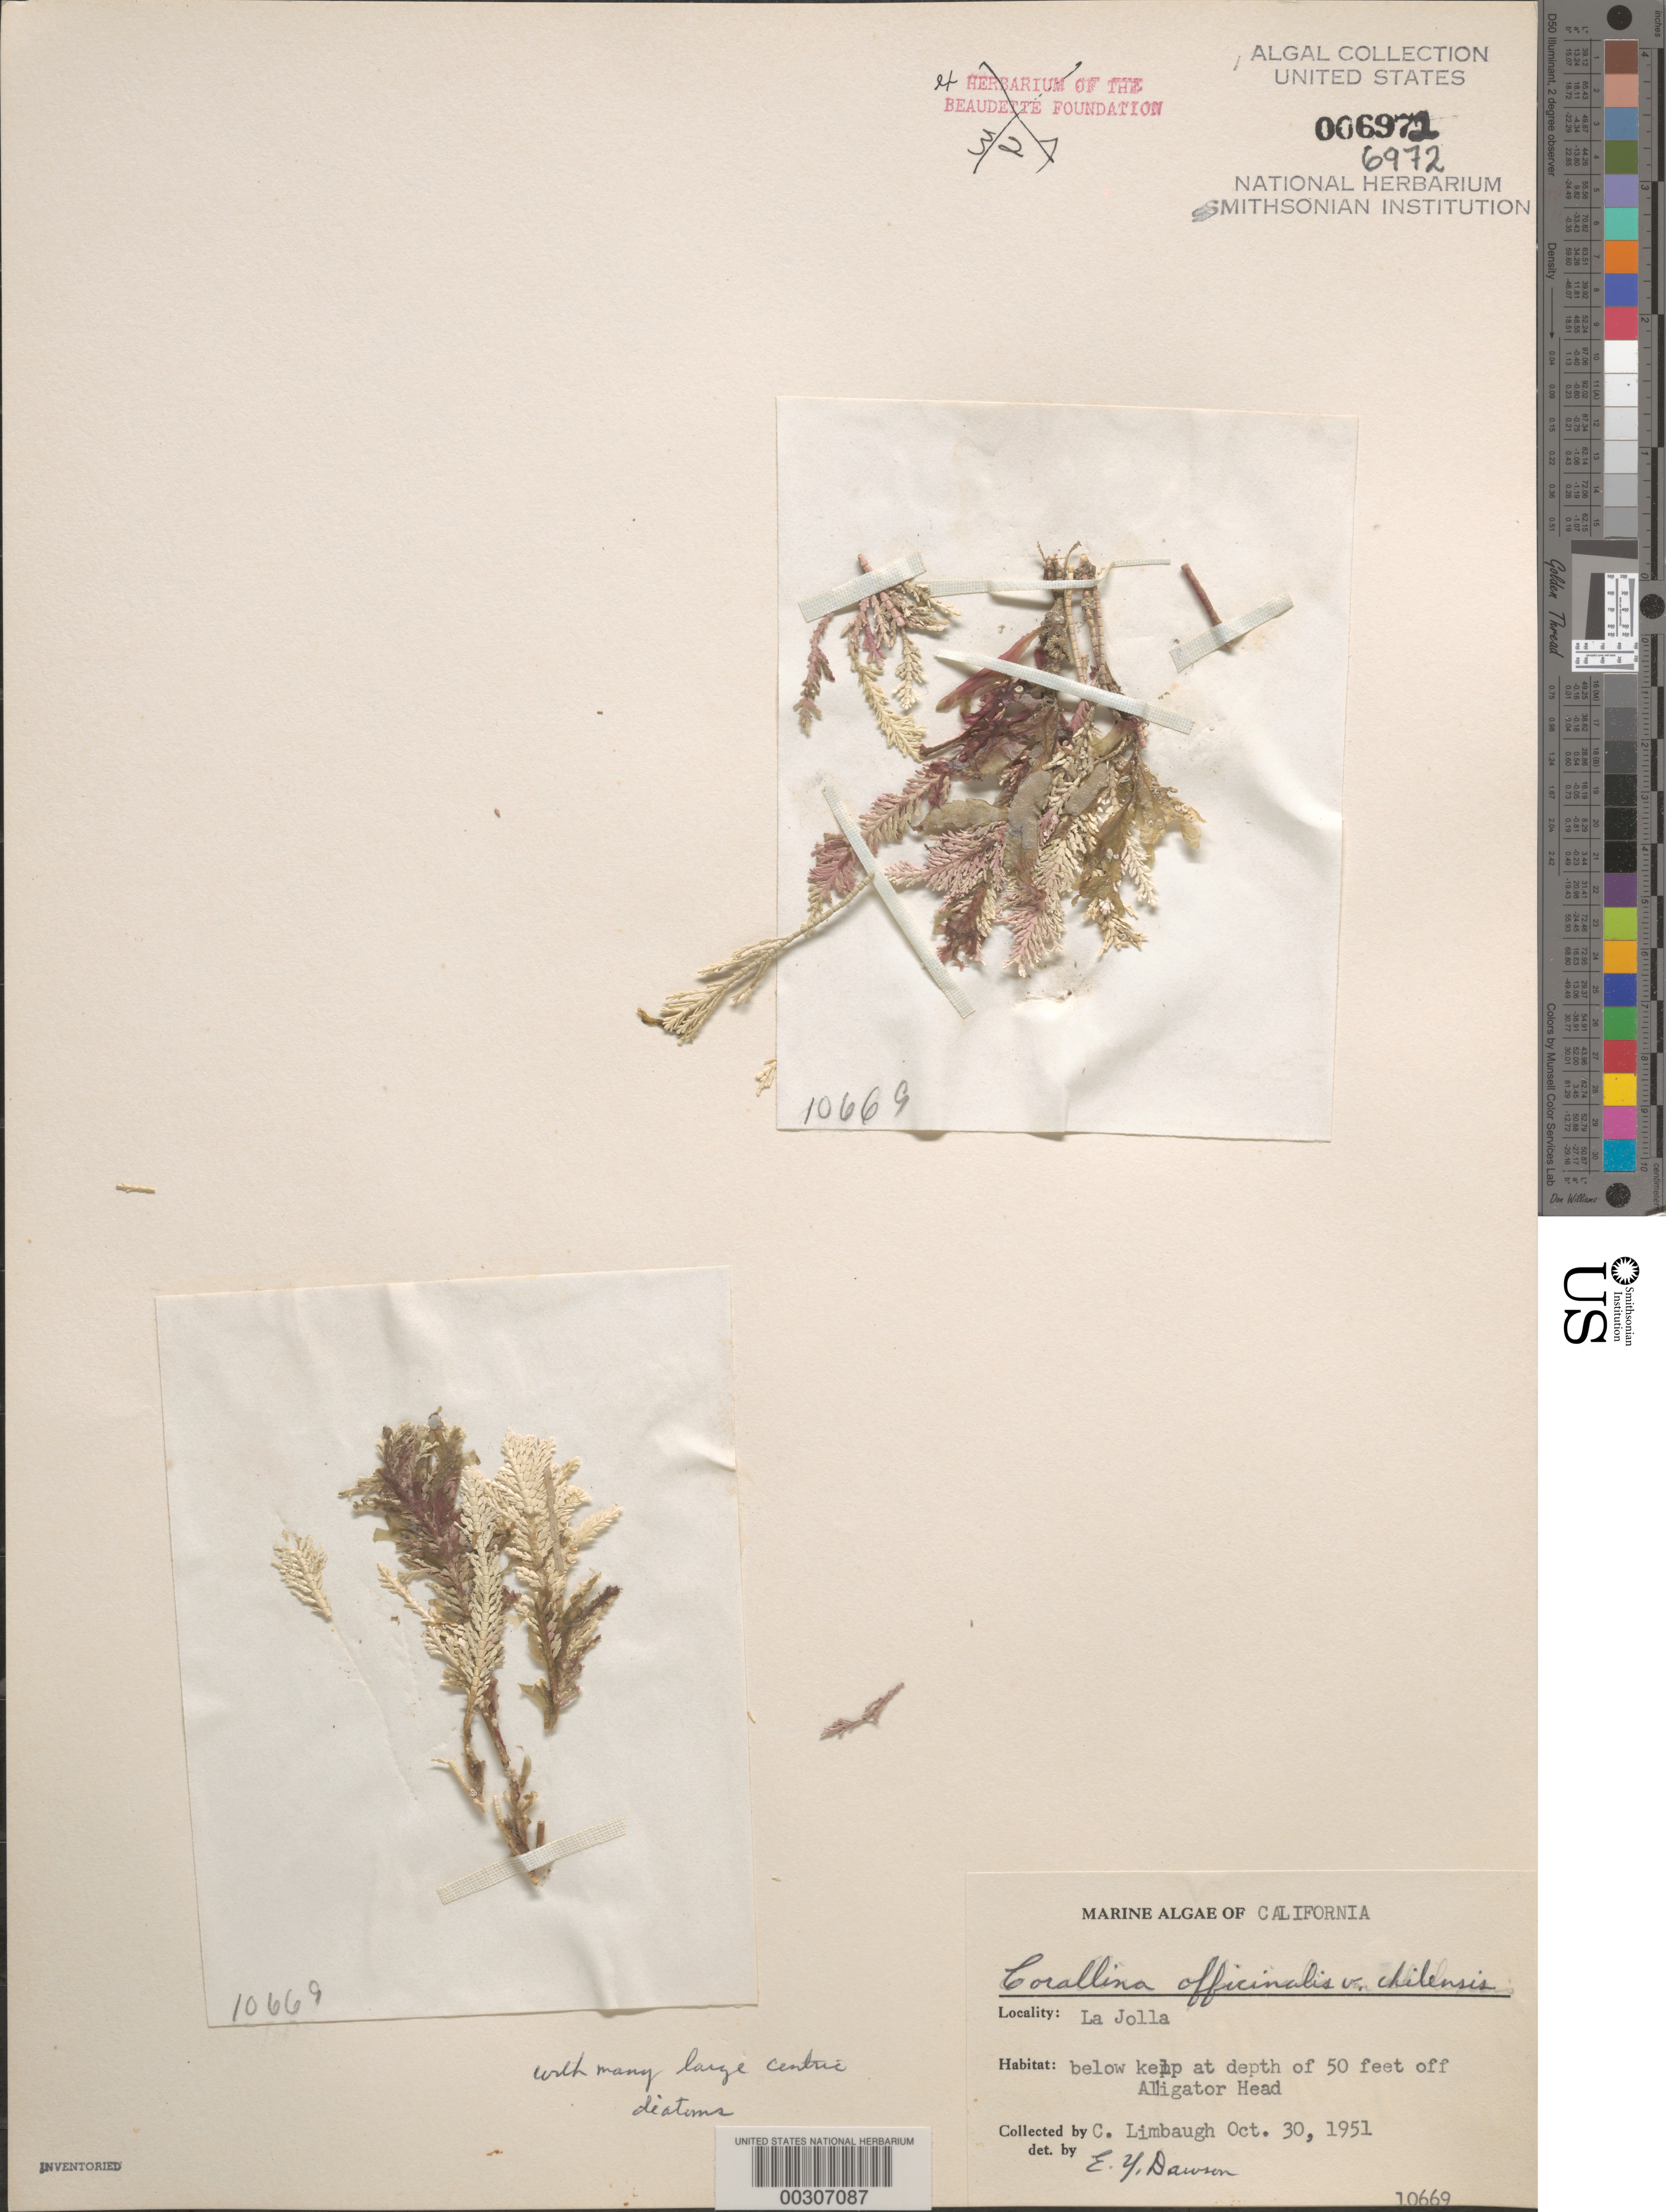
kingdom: Plantae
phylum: Rhodophyta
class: Florideophyceae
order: Corallinales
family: Corallinaceae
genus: Corallina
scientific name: Corallina officinalis var. chilensis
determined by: Dawson, E. Y.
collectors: C. Limbaugh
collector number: EYD 10669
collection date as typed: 30 Oct 1951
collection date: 1951-10-30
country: United States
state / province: California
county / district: San Diego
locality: La Jolla, off Alligator Head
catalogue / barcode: US 6972